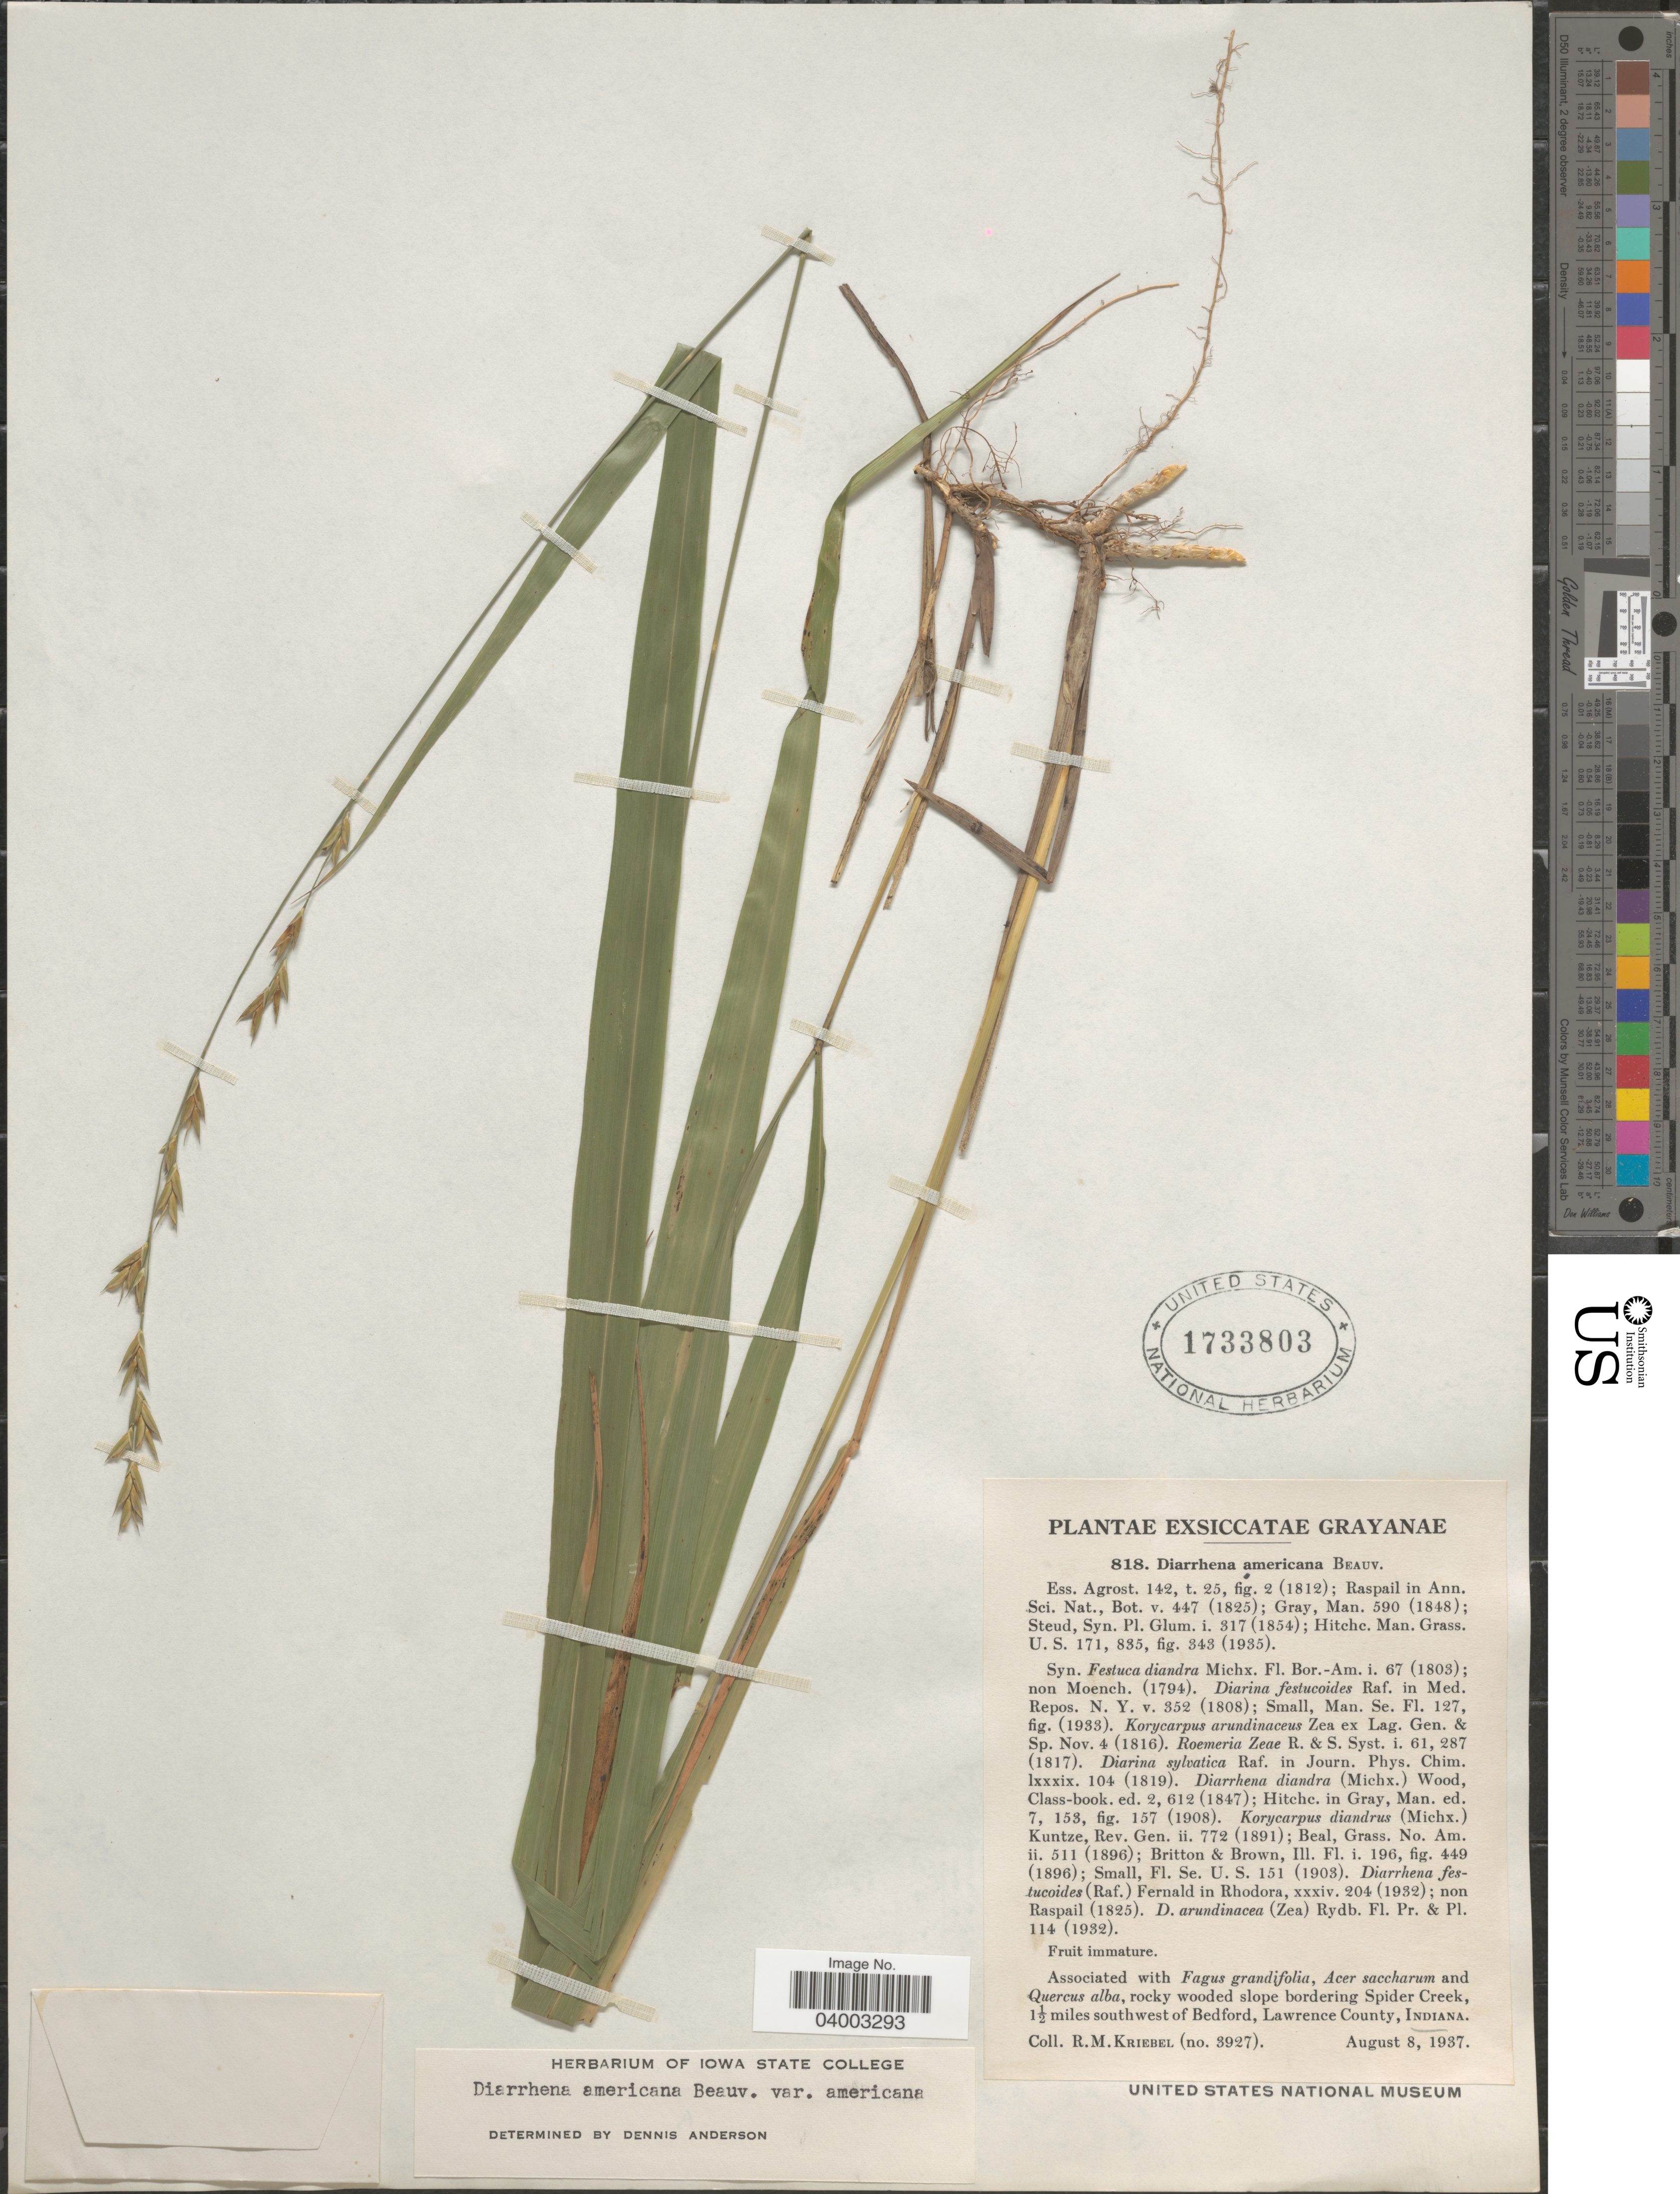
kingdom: Plantae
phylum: Tracheophyta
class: Liliopsida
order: Poales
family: Poaceae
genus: Diarrhena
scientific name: Diarrhena americana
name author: P. Beauv.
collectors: R. M. Kriebel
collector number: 3927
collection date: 1937-08-08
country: United States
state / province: Indiana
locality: Rocky wooded slope bordering Spider Creek, 1½ miles southwest of Bedford, Lawrence County.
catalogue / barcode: US 1733803